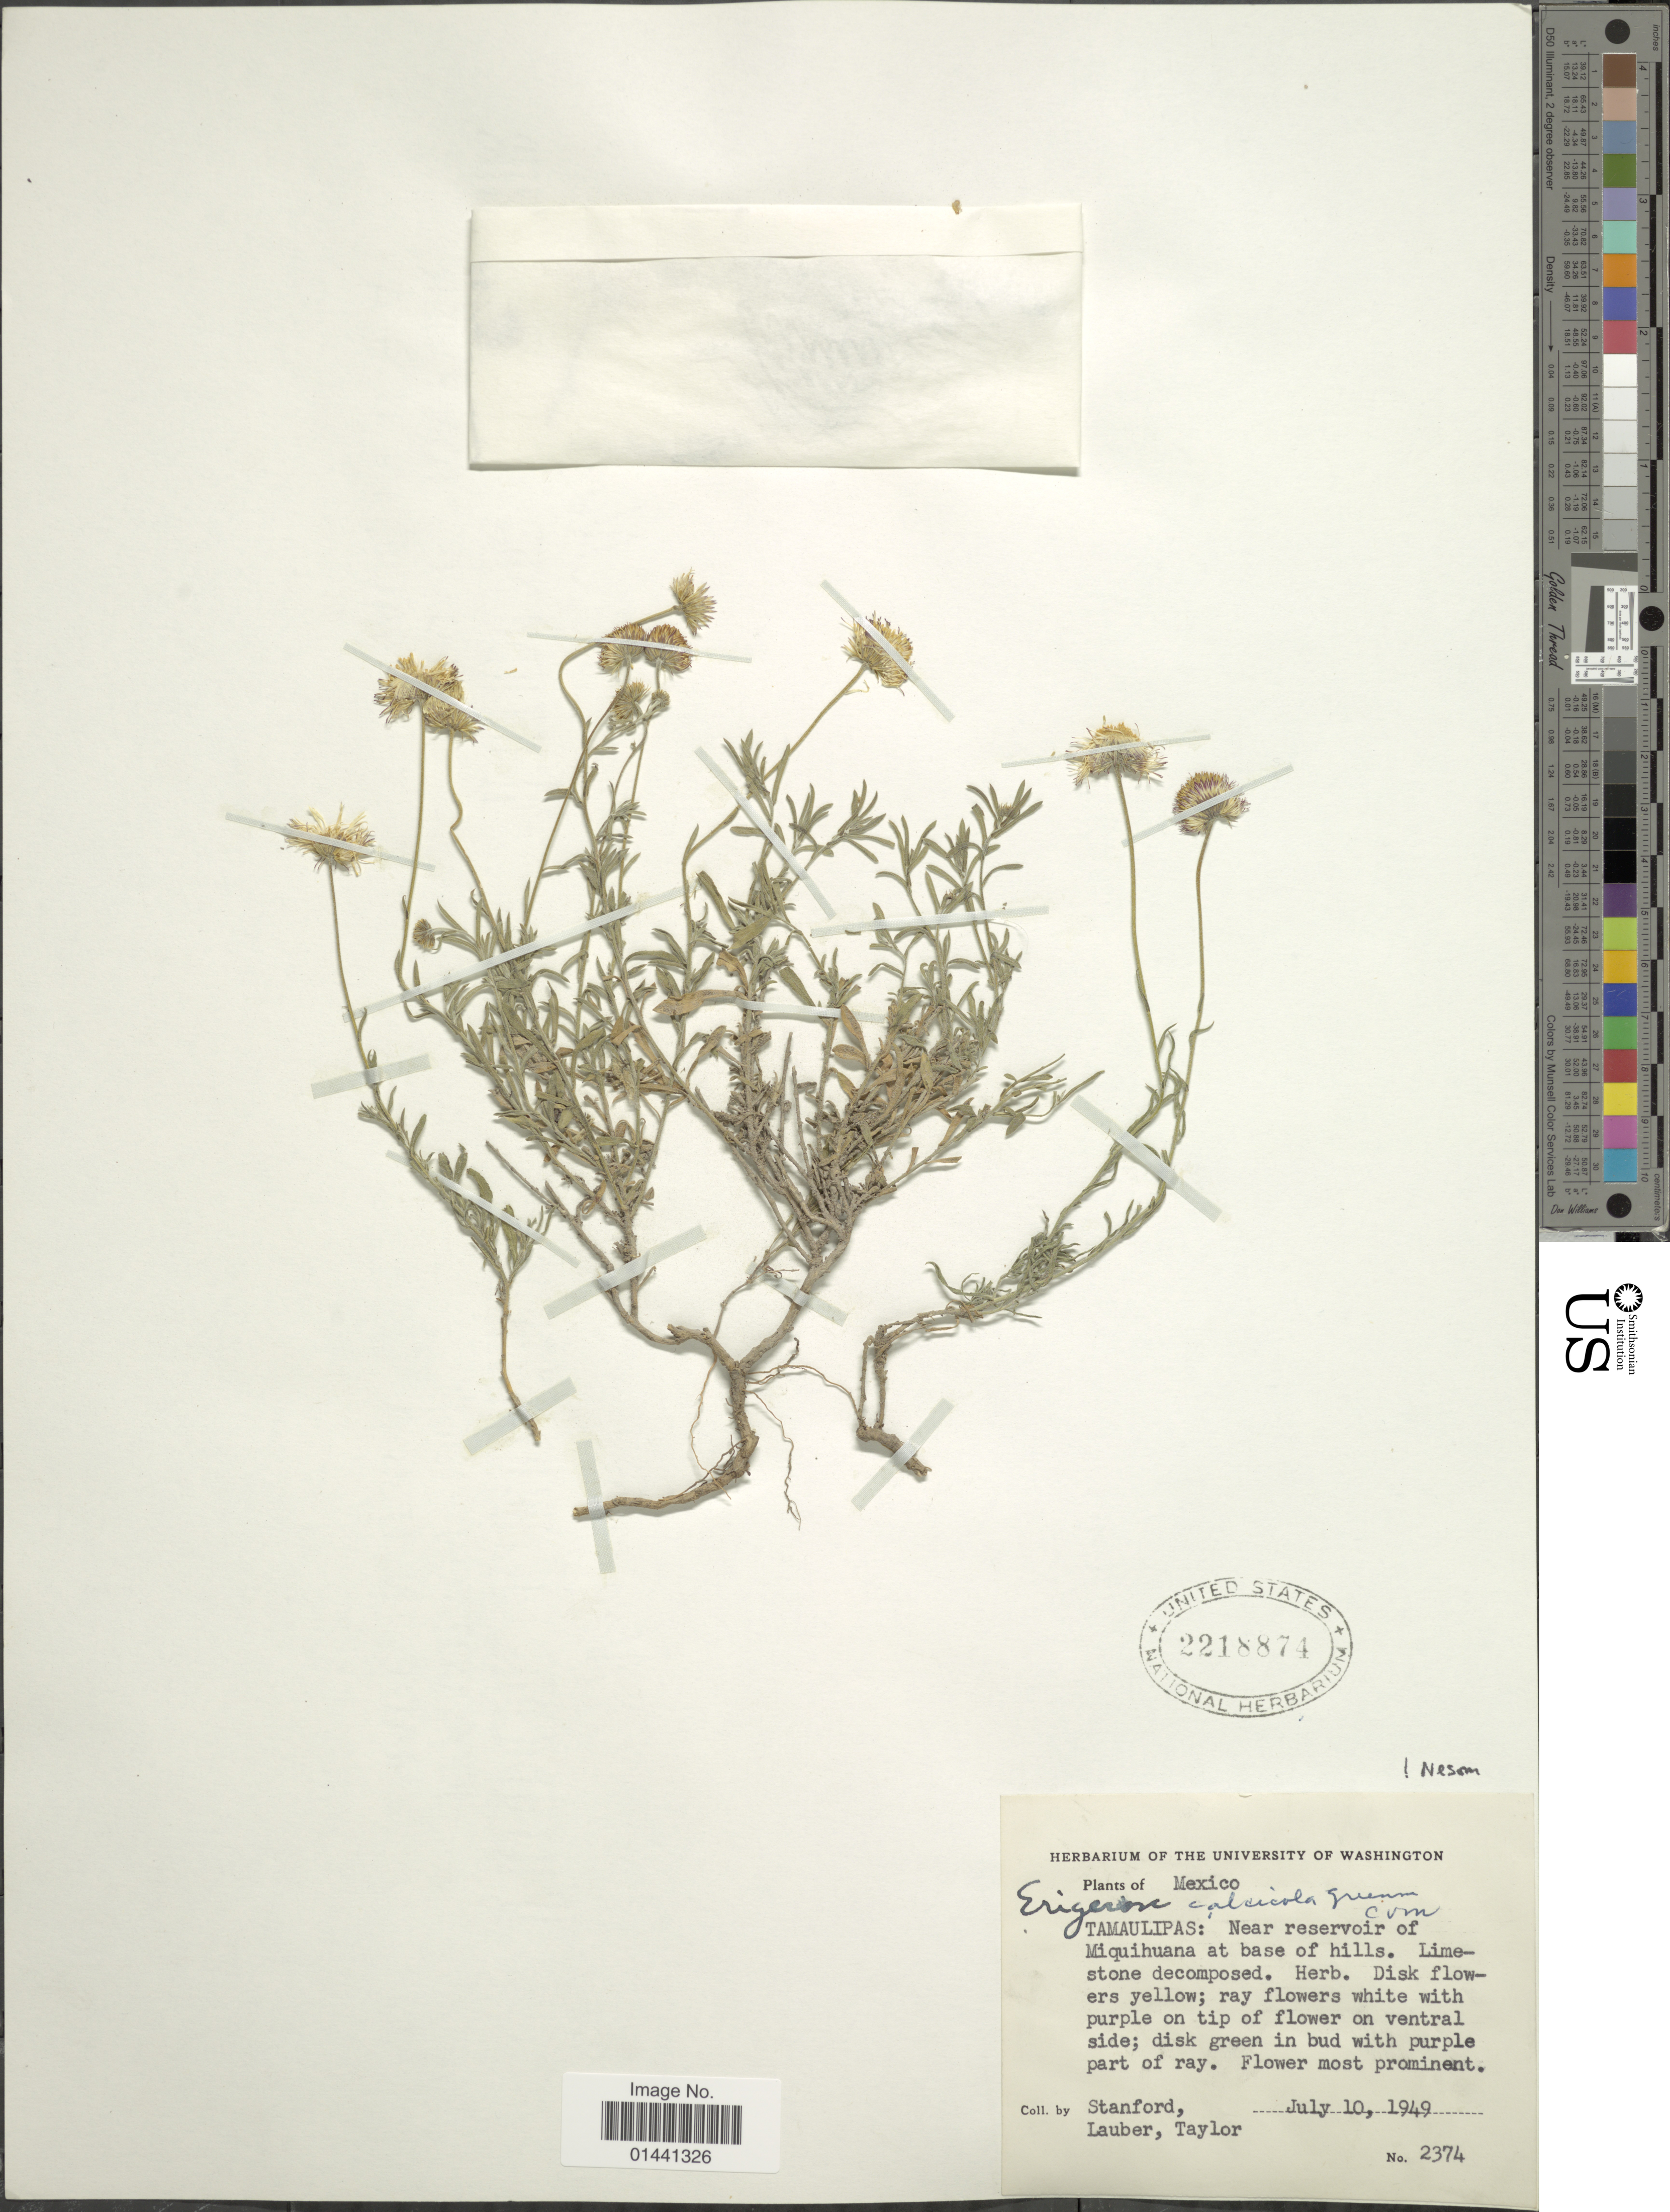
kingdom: Plantae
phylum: Tracheophyta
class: Magnoliopsida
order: Asterales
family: Asteraceae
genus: Erigeron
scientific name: Erigeron calcicola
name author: Greenm.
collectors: -. Stanford, Lauber, -- & -- Taylor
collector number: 2374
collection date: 1949-07-10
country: Mexico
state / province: Tamaulipas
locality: Near reservoir of Miquihuana at base of hills, limestone decomposed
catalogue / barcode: US 2218874